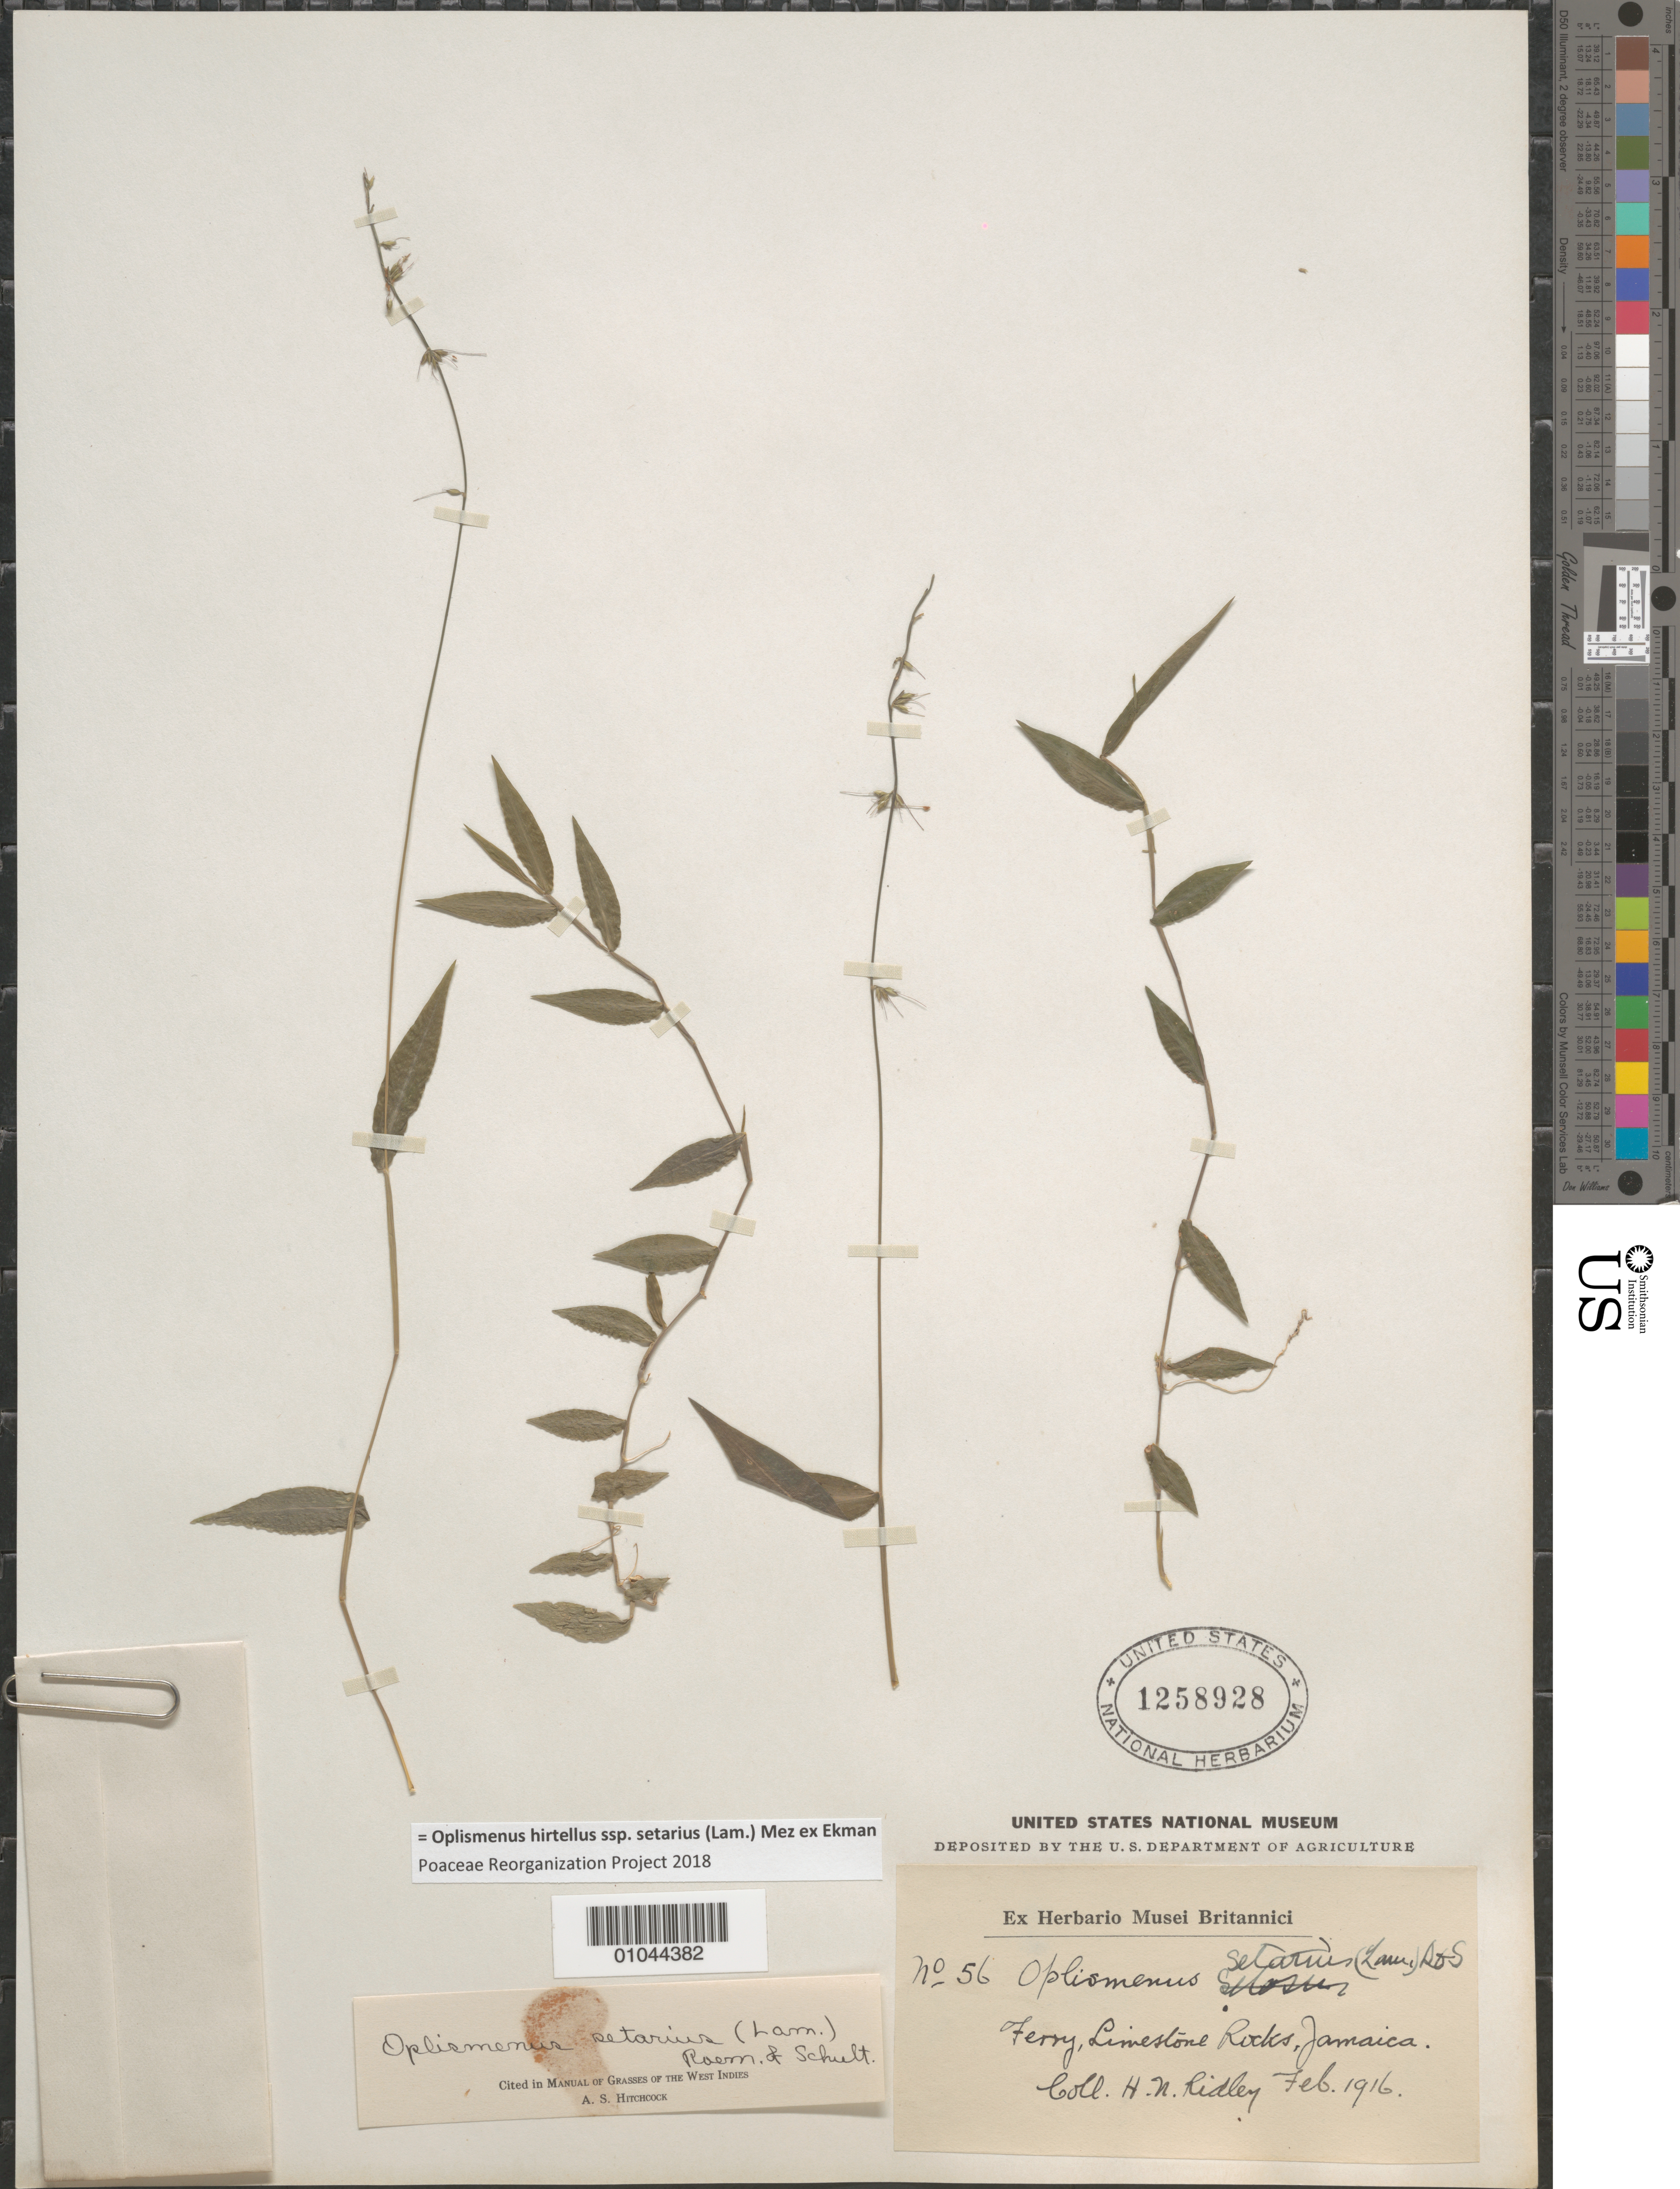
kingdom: Plantae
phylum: Tracheophyta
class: Liliopsida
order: Poales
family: Poaceae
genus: Oplismenus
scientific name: Oplismenus hirtellus subsp. setarius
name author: (Lam.) Mez ex Ekman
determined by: Poaceae Reorganization Project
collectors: H. N. Ridley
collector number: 56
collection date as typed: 01 Feb 1916 to 28 Feb 1916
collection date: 1916-02-01/1916-02-28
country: Jamaica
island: Jamaica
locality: Ferry, Limestone Rocks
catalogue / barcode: US 1258928